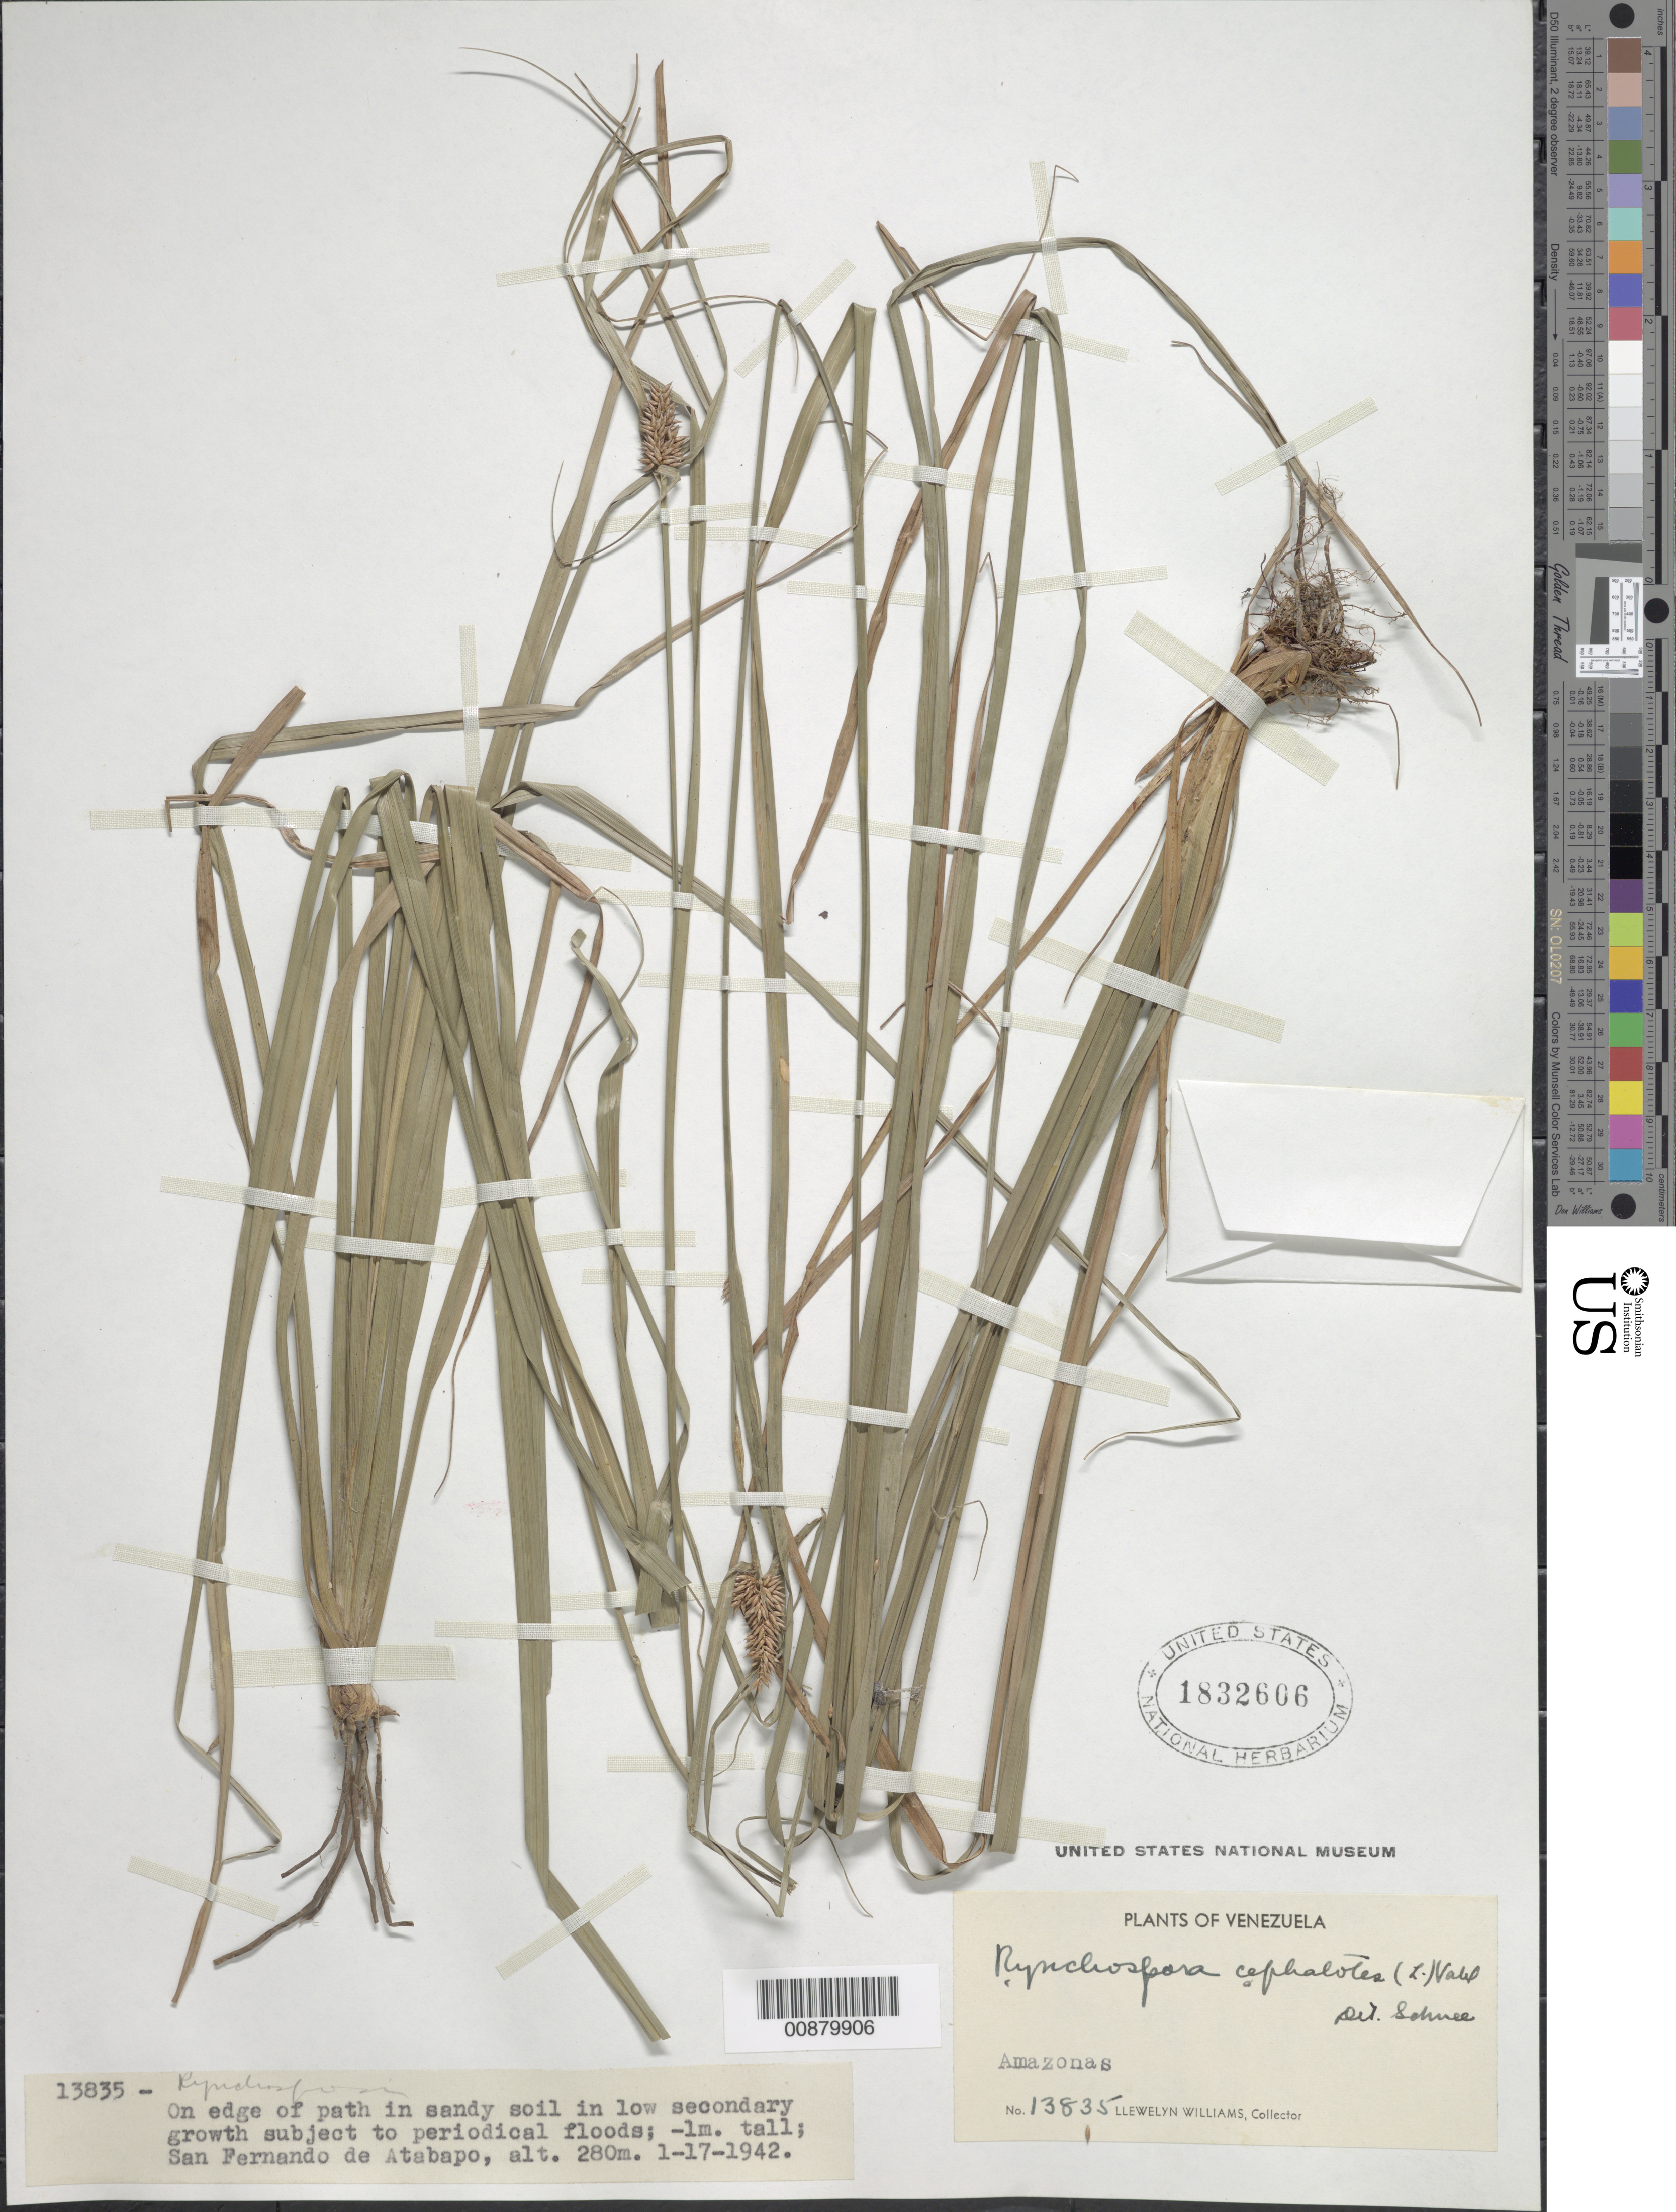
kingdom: Plantae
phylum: Tracheophyta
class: Liliopsida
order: Poales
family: Cyperaceae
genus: Rhynchospora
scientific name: Rhynchospora cephalotes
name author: (L.) Vahl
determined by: Schnee, Ludwig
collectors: Ll. Williams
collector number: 13835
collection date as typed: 17-Jan-42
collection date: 1942-01-17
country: Venezuela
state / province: Amazonas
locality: San Fernando de Atabapo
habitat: Edge of path in sandy soil in low secondary growth subject to periodical floods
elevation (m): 280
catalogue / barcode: US 1832606